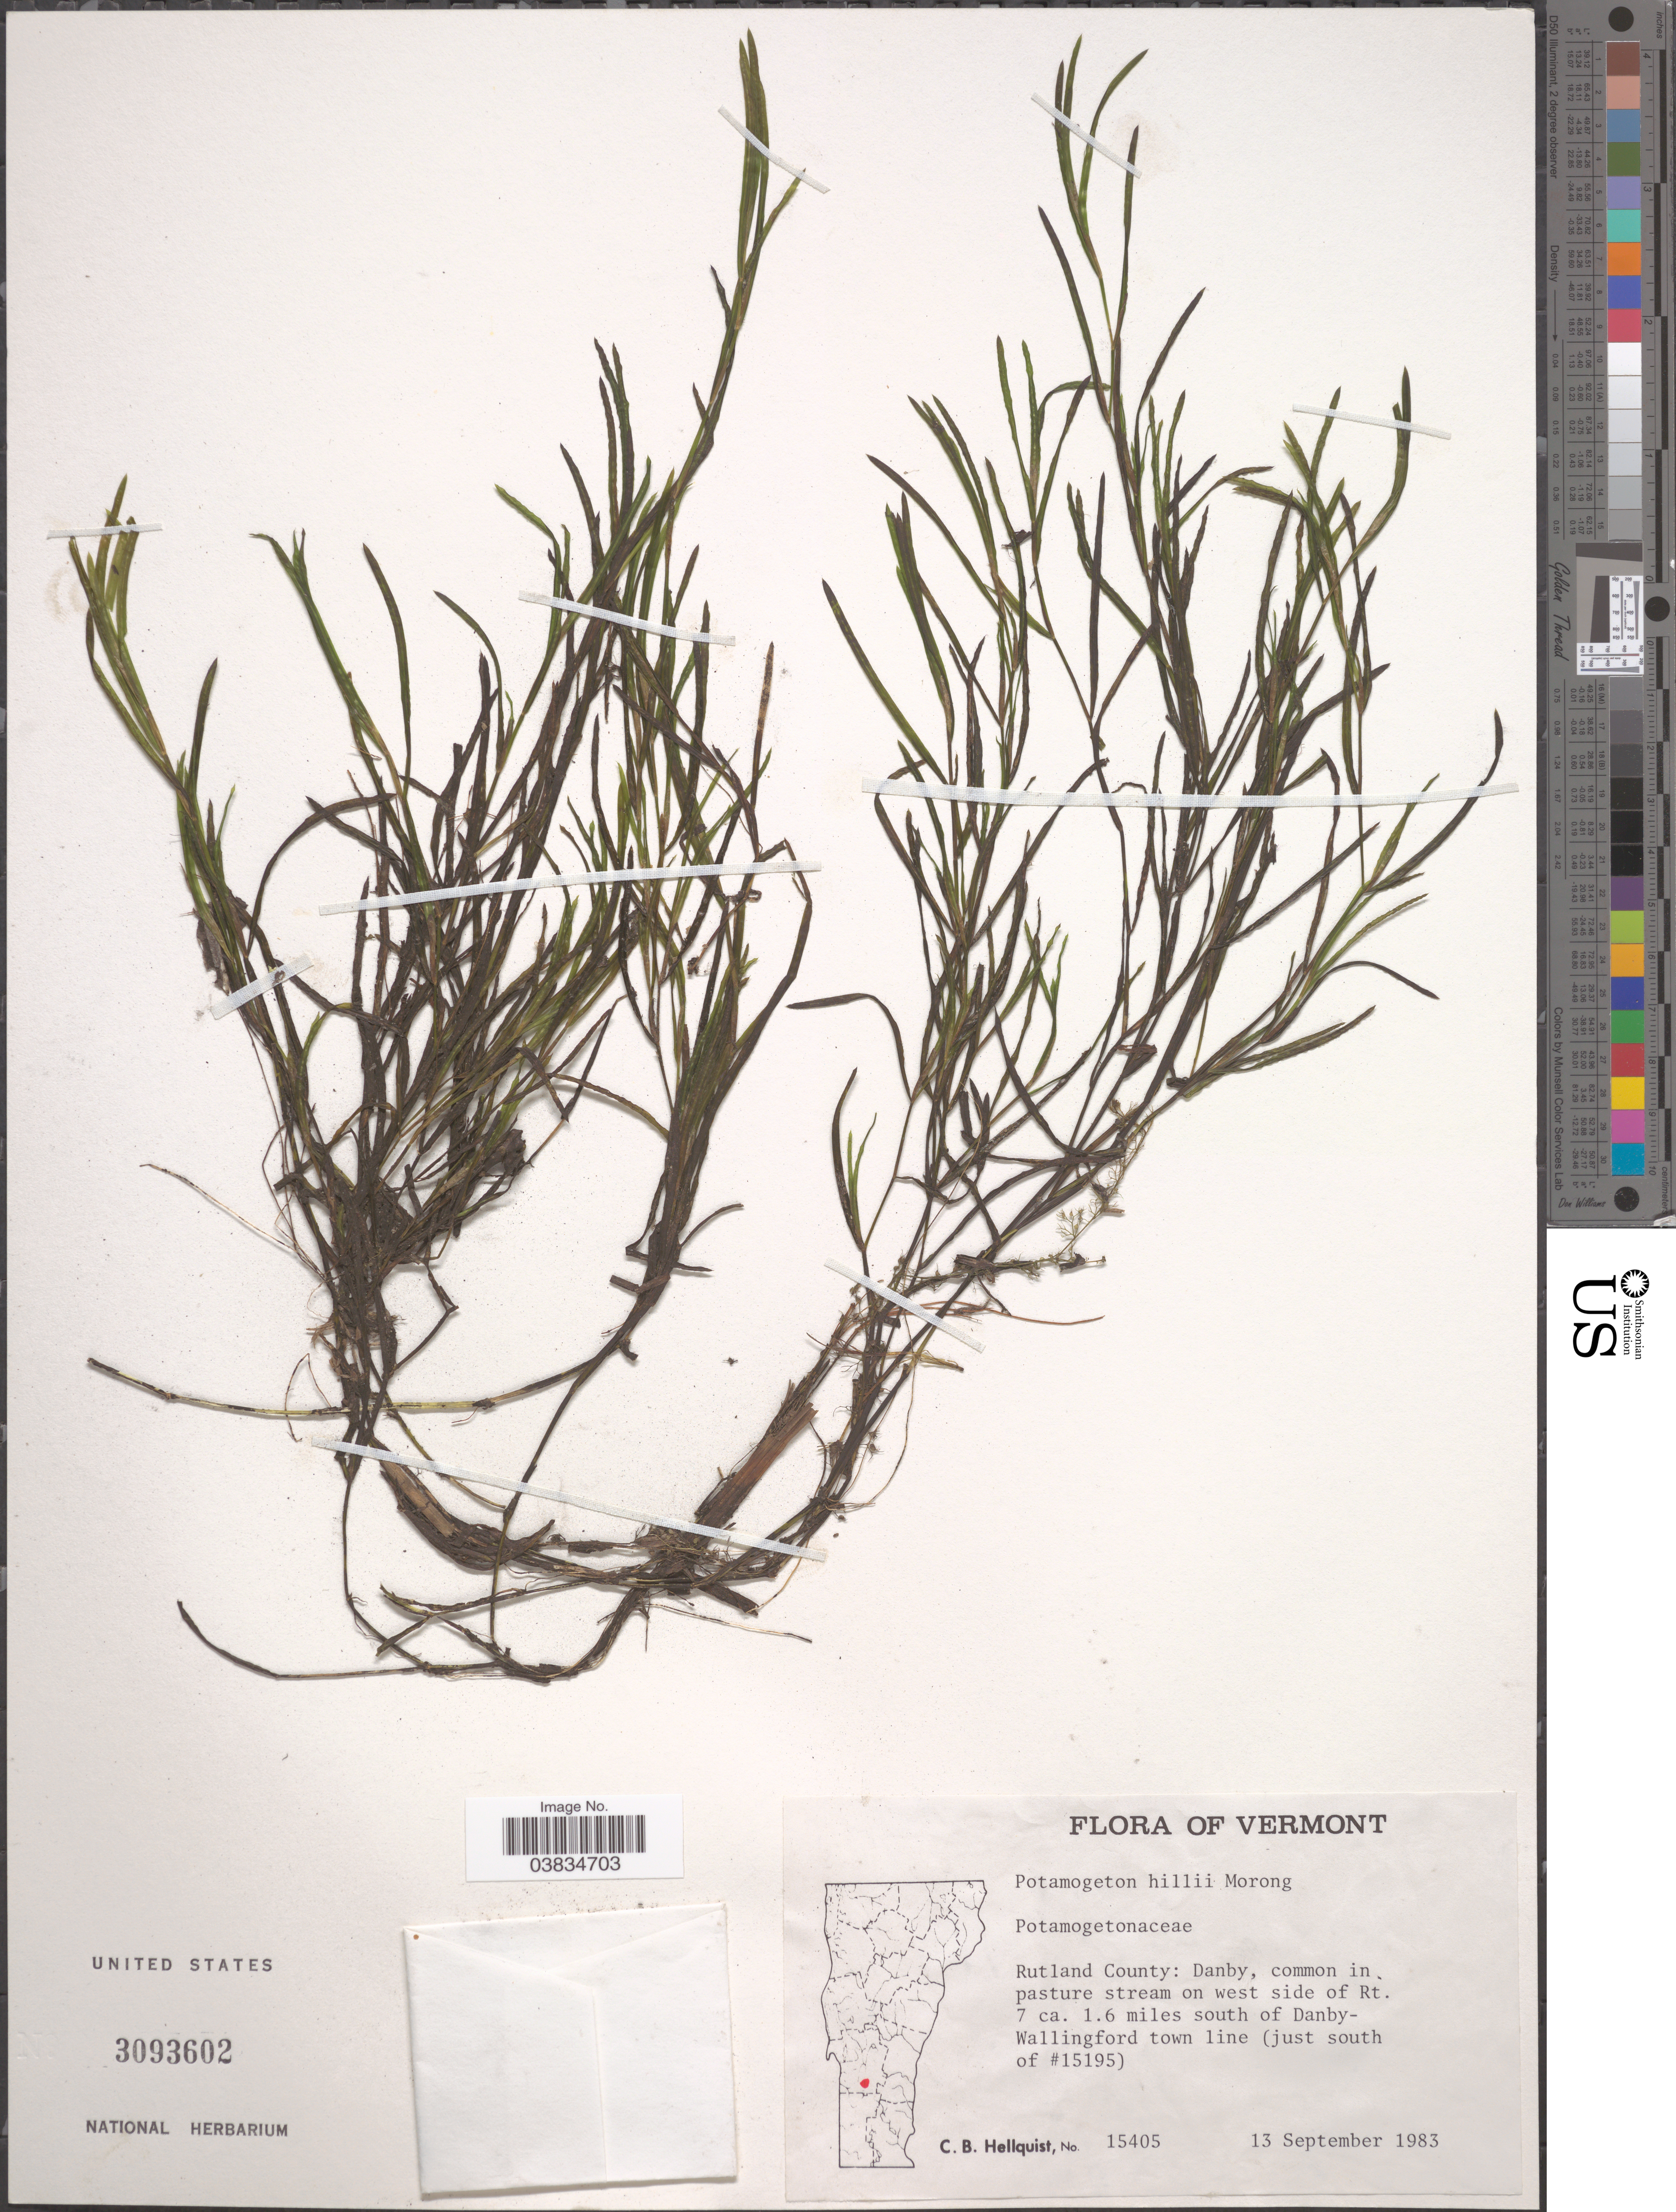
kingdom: Plantae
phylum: Tracheophyta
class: Liliopsida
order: Alismatales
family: Potamogetonaceae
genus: Potamogeton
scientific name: Potamogeton hillii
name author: Morong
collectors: C. Hellquist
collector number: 15405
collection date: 1983-09-13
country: United States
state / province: Vermont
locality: Rutland County: Danby, common in pasture stream on west side of Rt. 7 ca. 1.6 miles south of Danby-Wallingford town line (just south of #15195).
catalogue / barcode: US 3093602